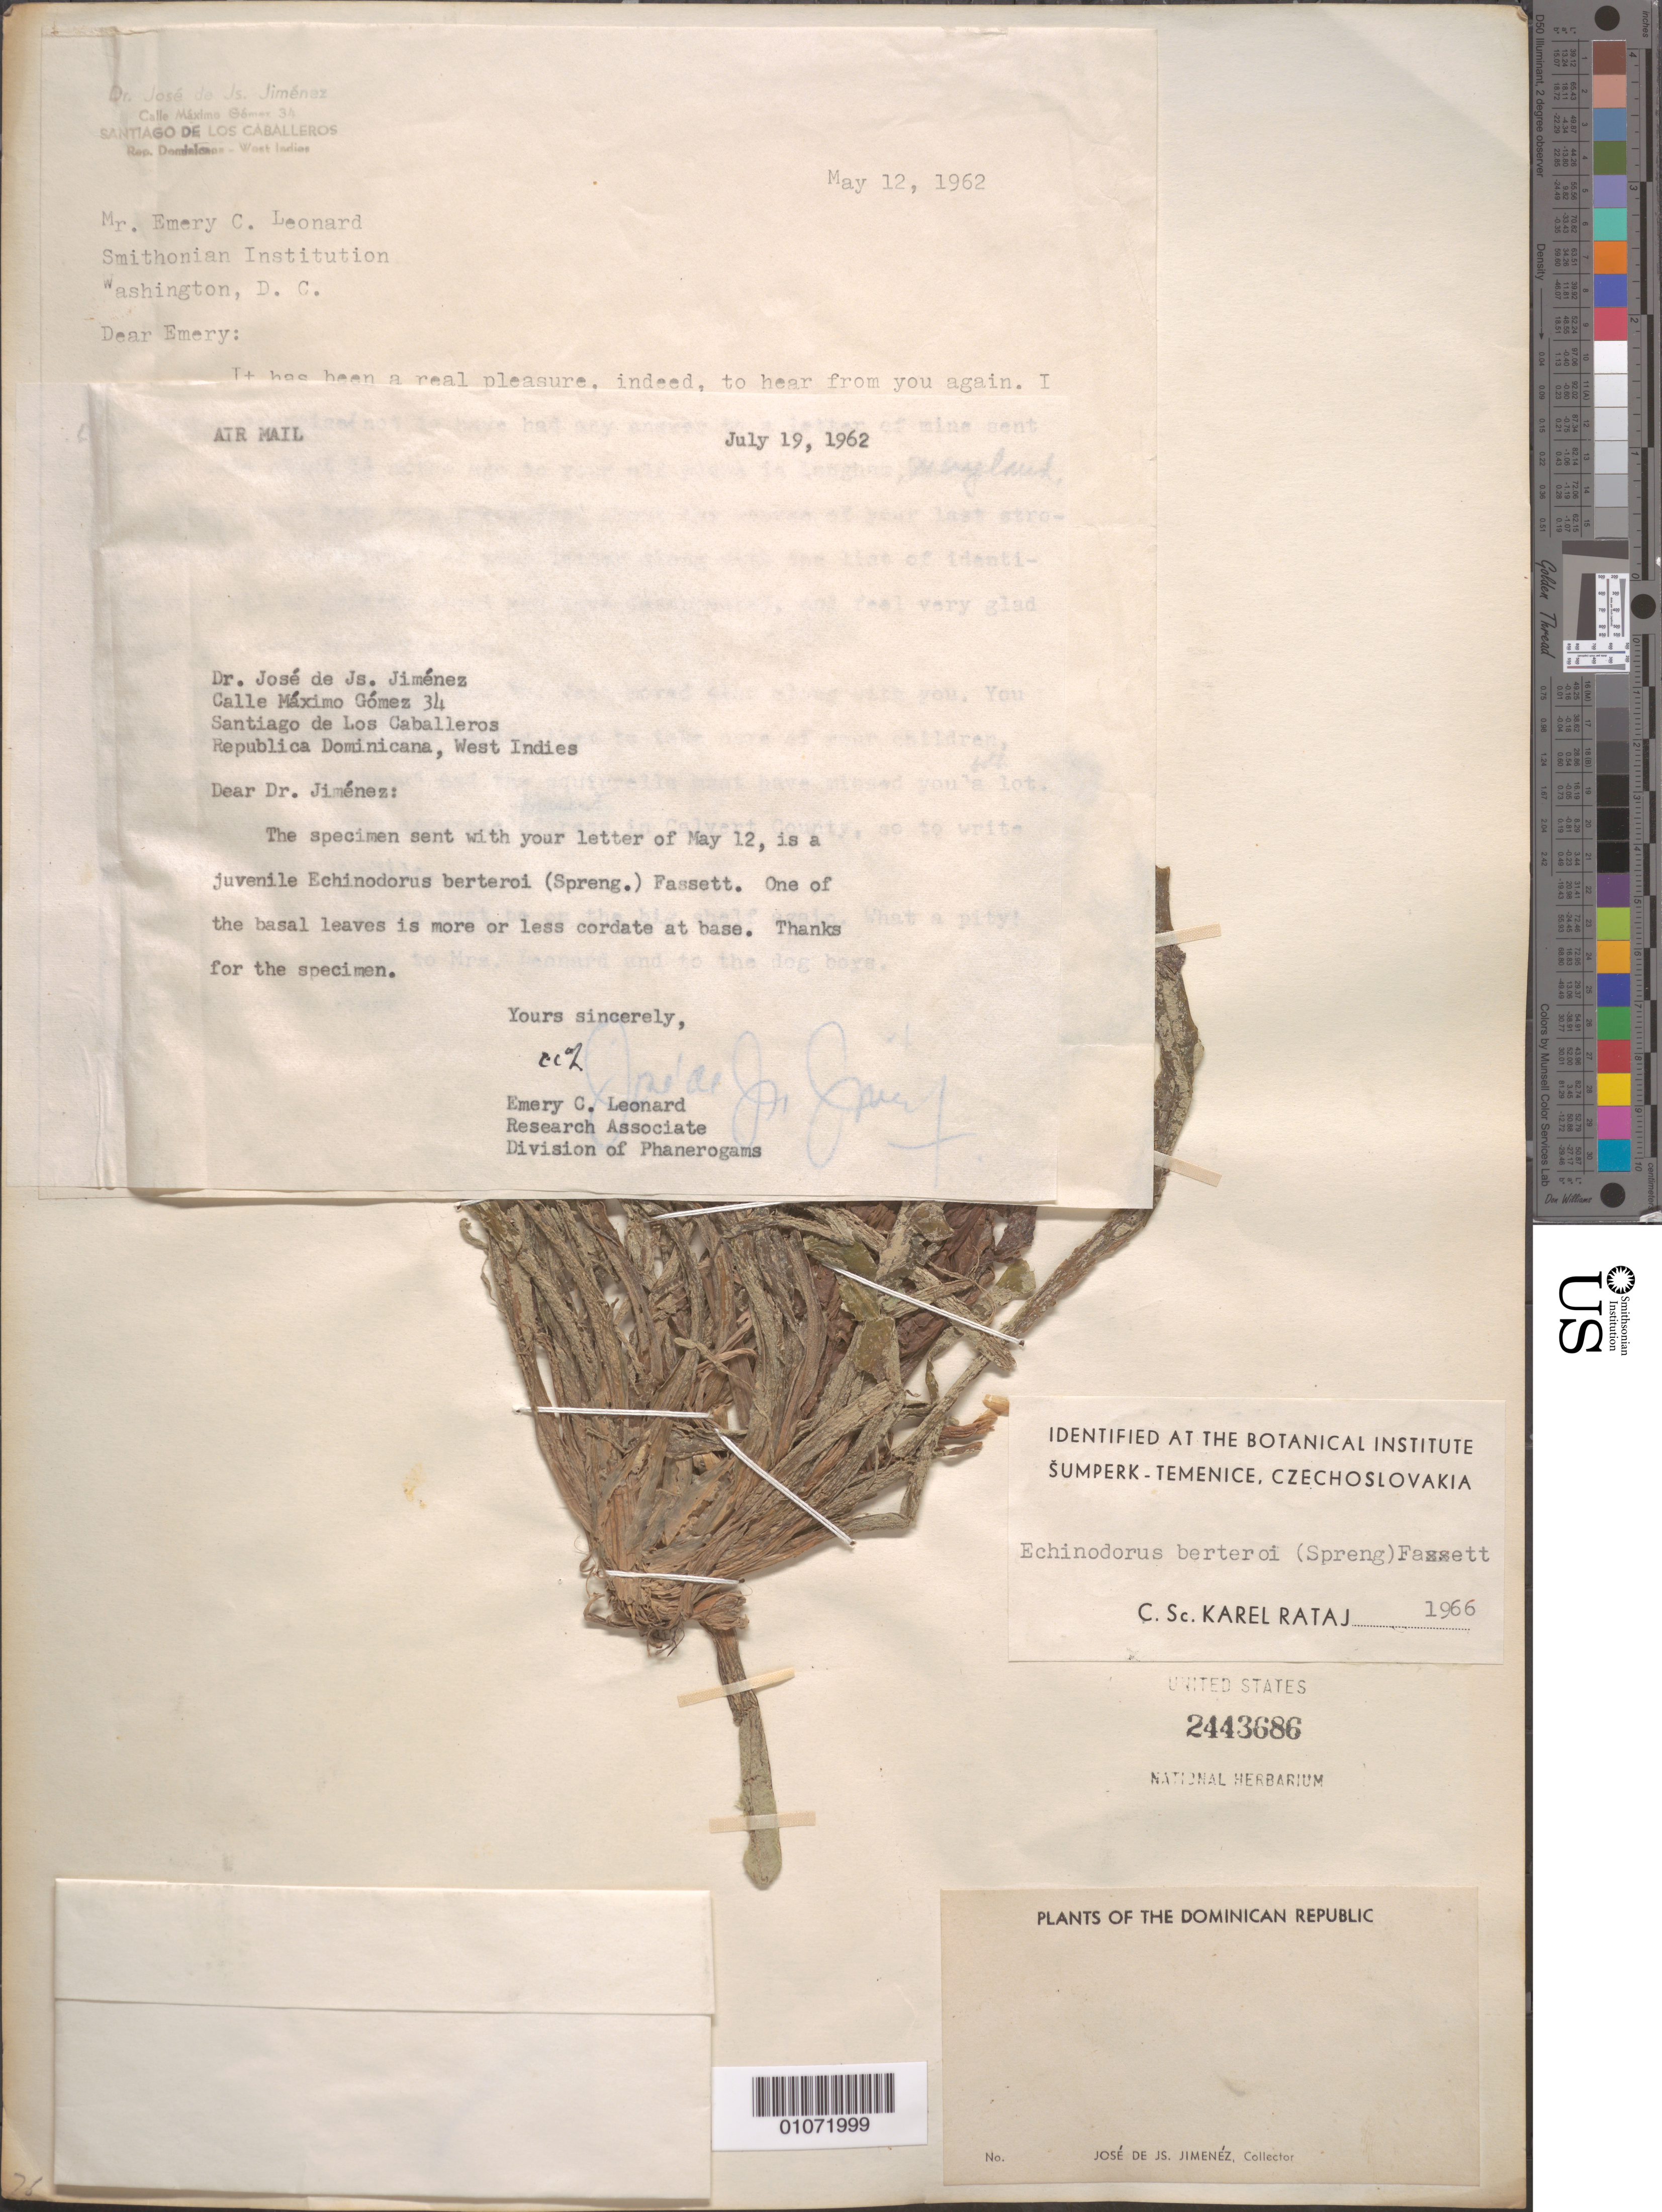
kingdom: Plantae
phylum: Tracheophyta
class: Liliopsida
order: Alismatales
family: Alismataceae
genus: Echinodorus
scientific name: Echinodorus berteroi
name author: (Spreng.) Fassett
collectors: J. J. Jiménez Almonte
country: Dominican Republic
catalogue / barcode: US 2443686